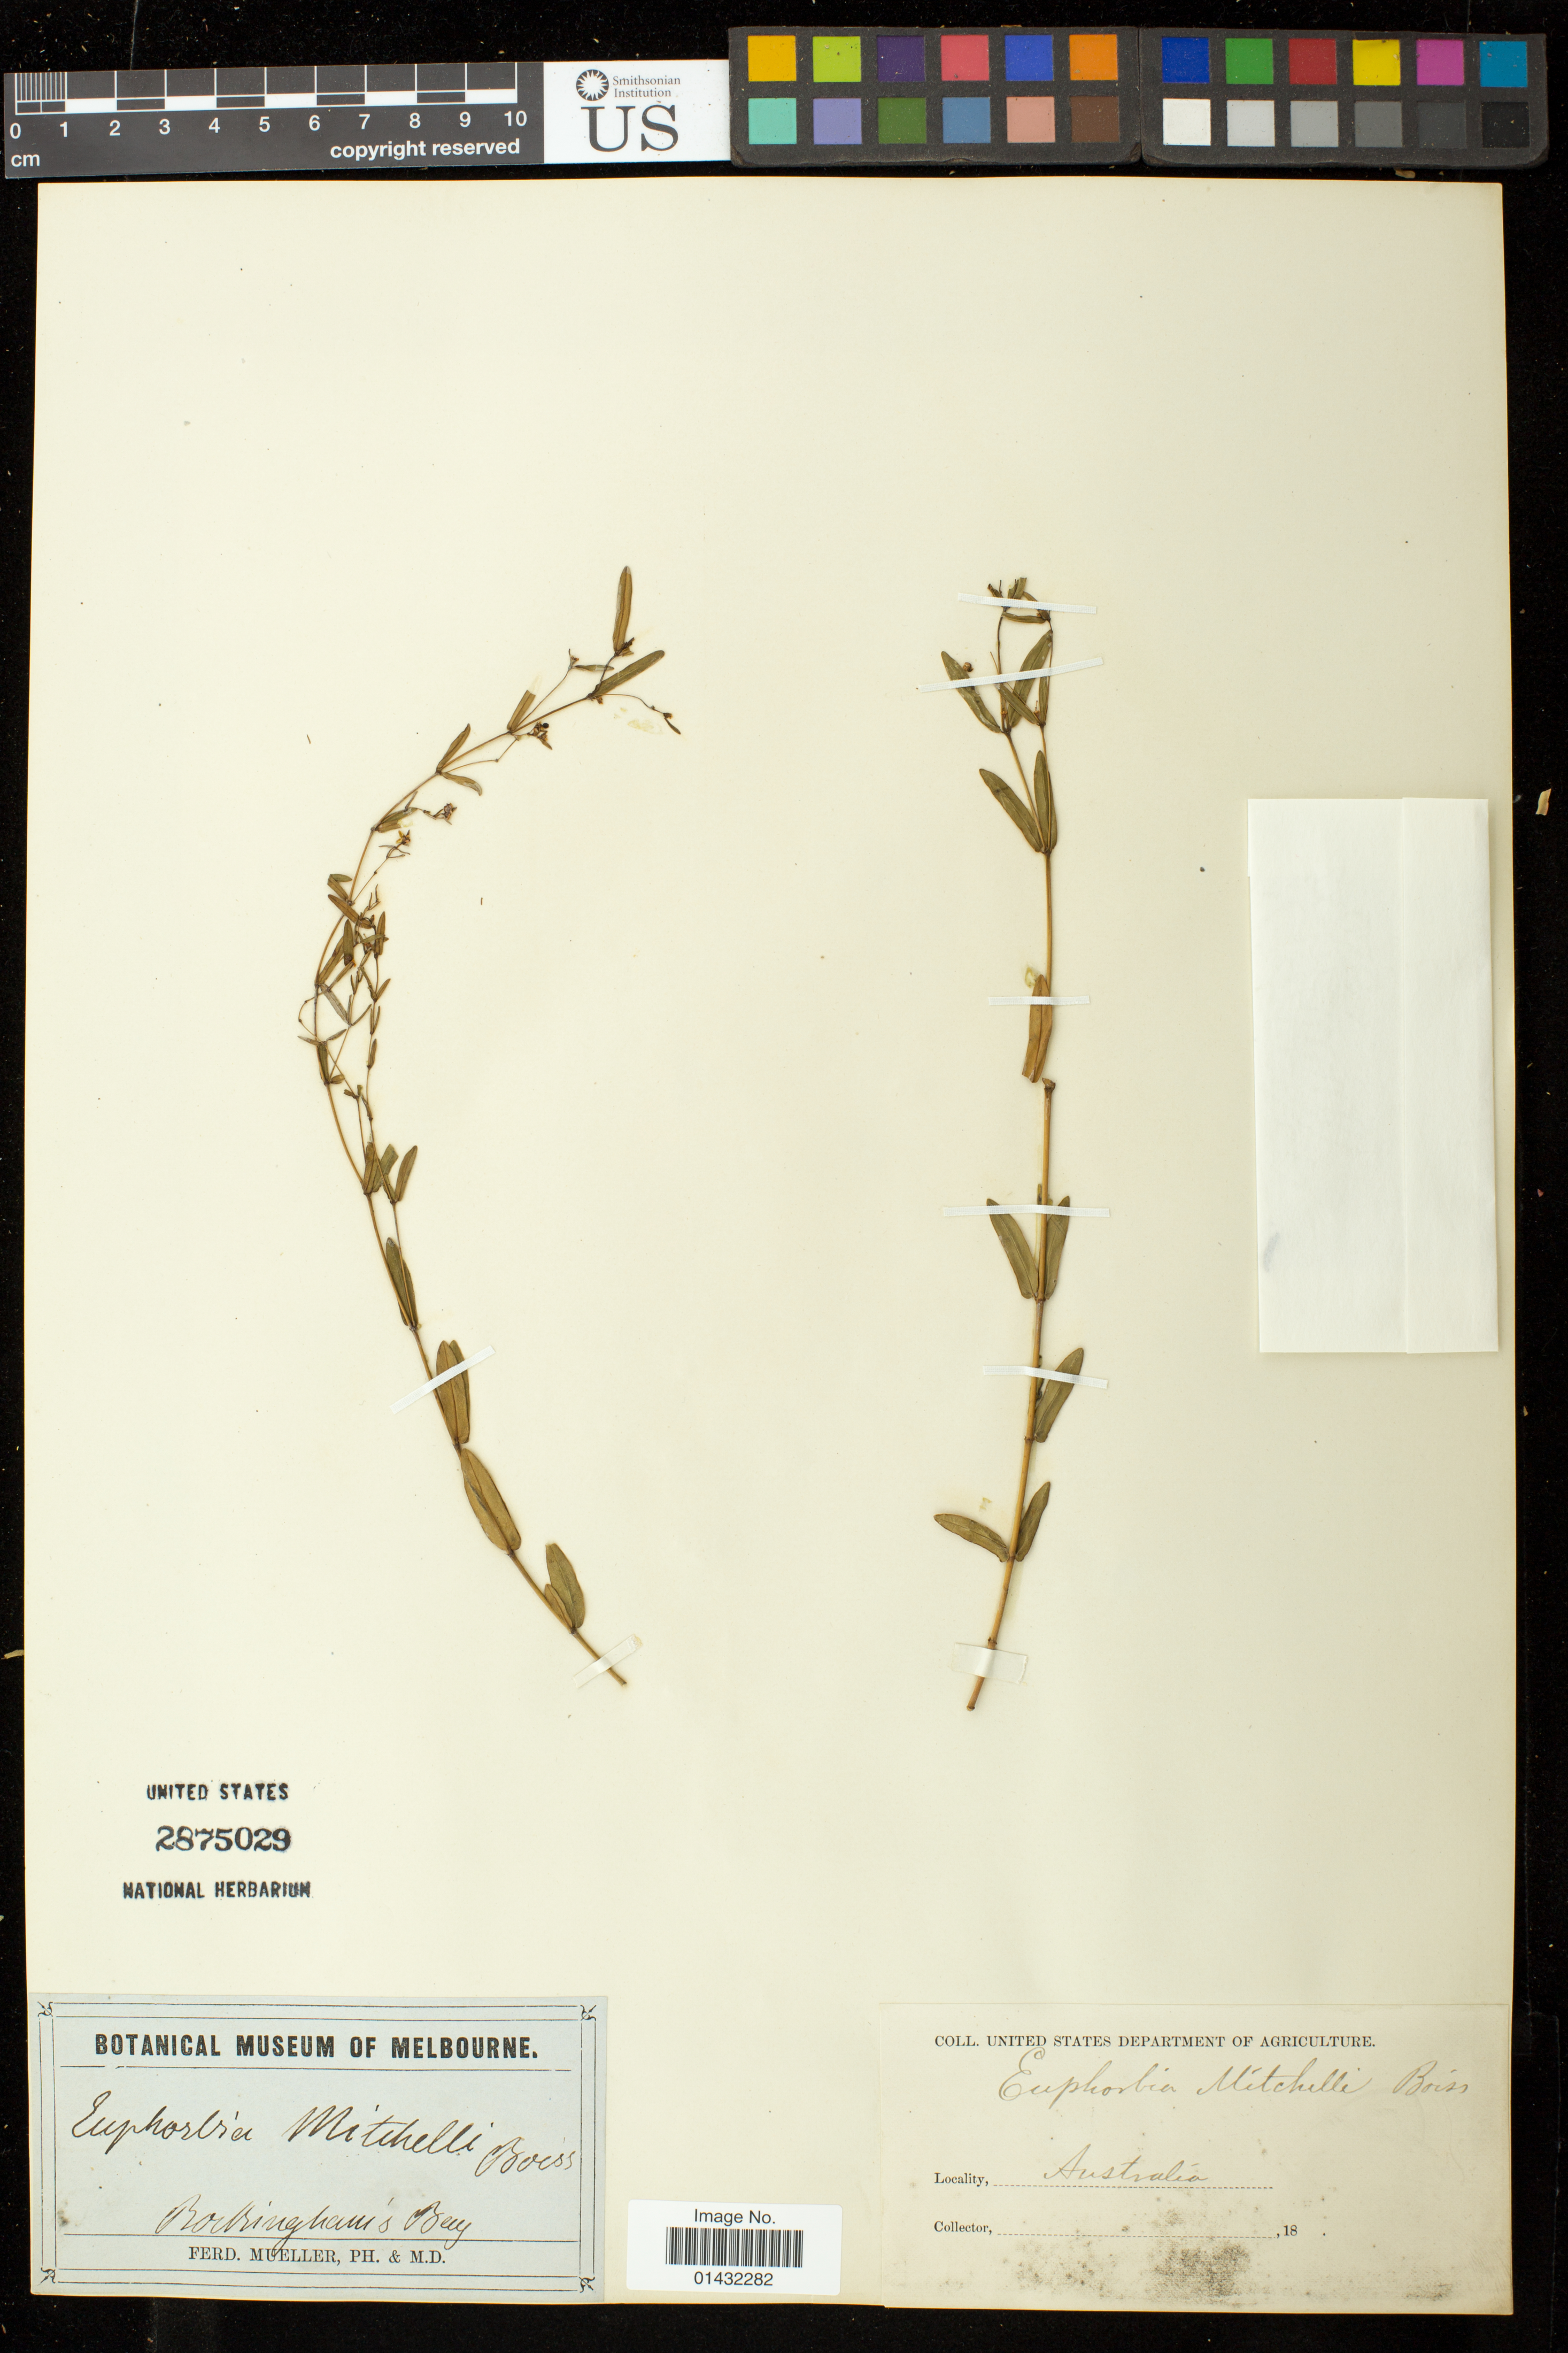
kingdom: Plantae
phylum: Tracheophyta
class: Magnoliopsida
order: Malpighiales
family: Euphorbiaceae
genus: Euphorbia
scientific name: Euphorbia mitchelliana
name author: Boiss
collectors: B. von Mueller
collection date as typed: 18--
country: Australia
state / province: Northern Territory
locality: Buckingham's Bay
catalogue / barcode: US 2875029